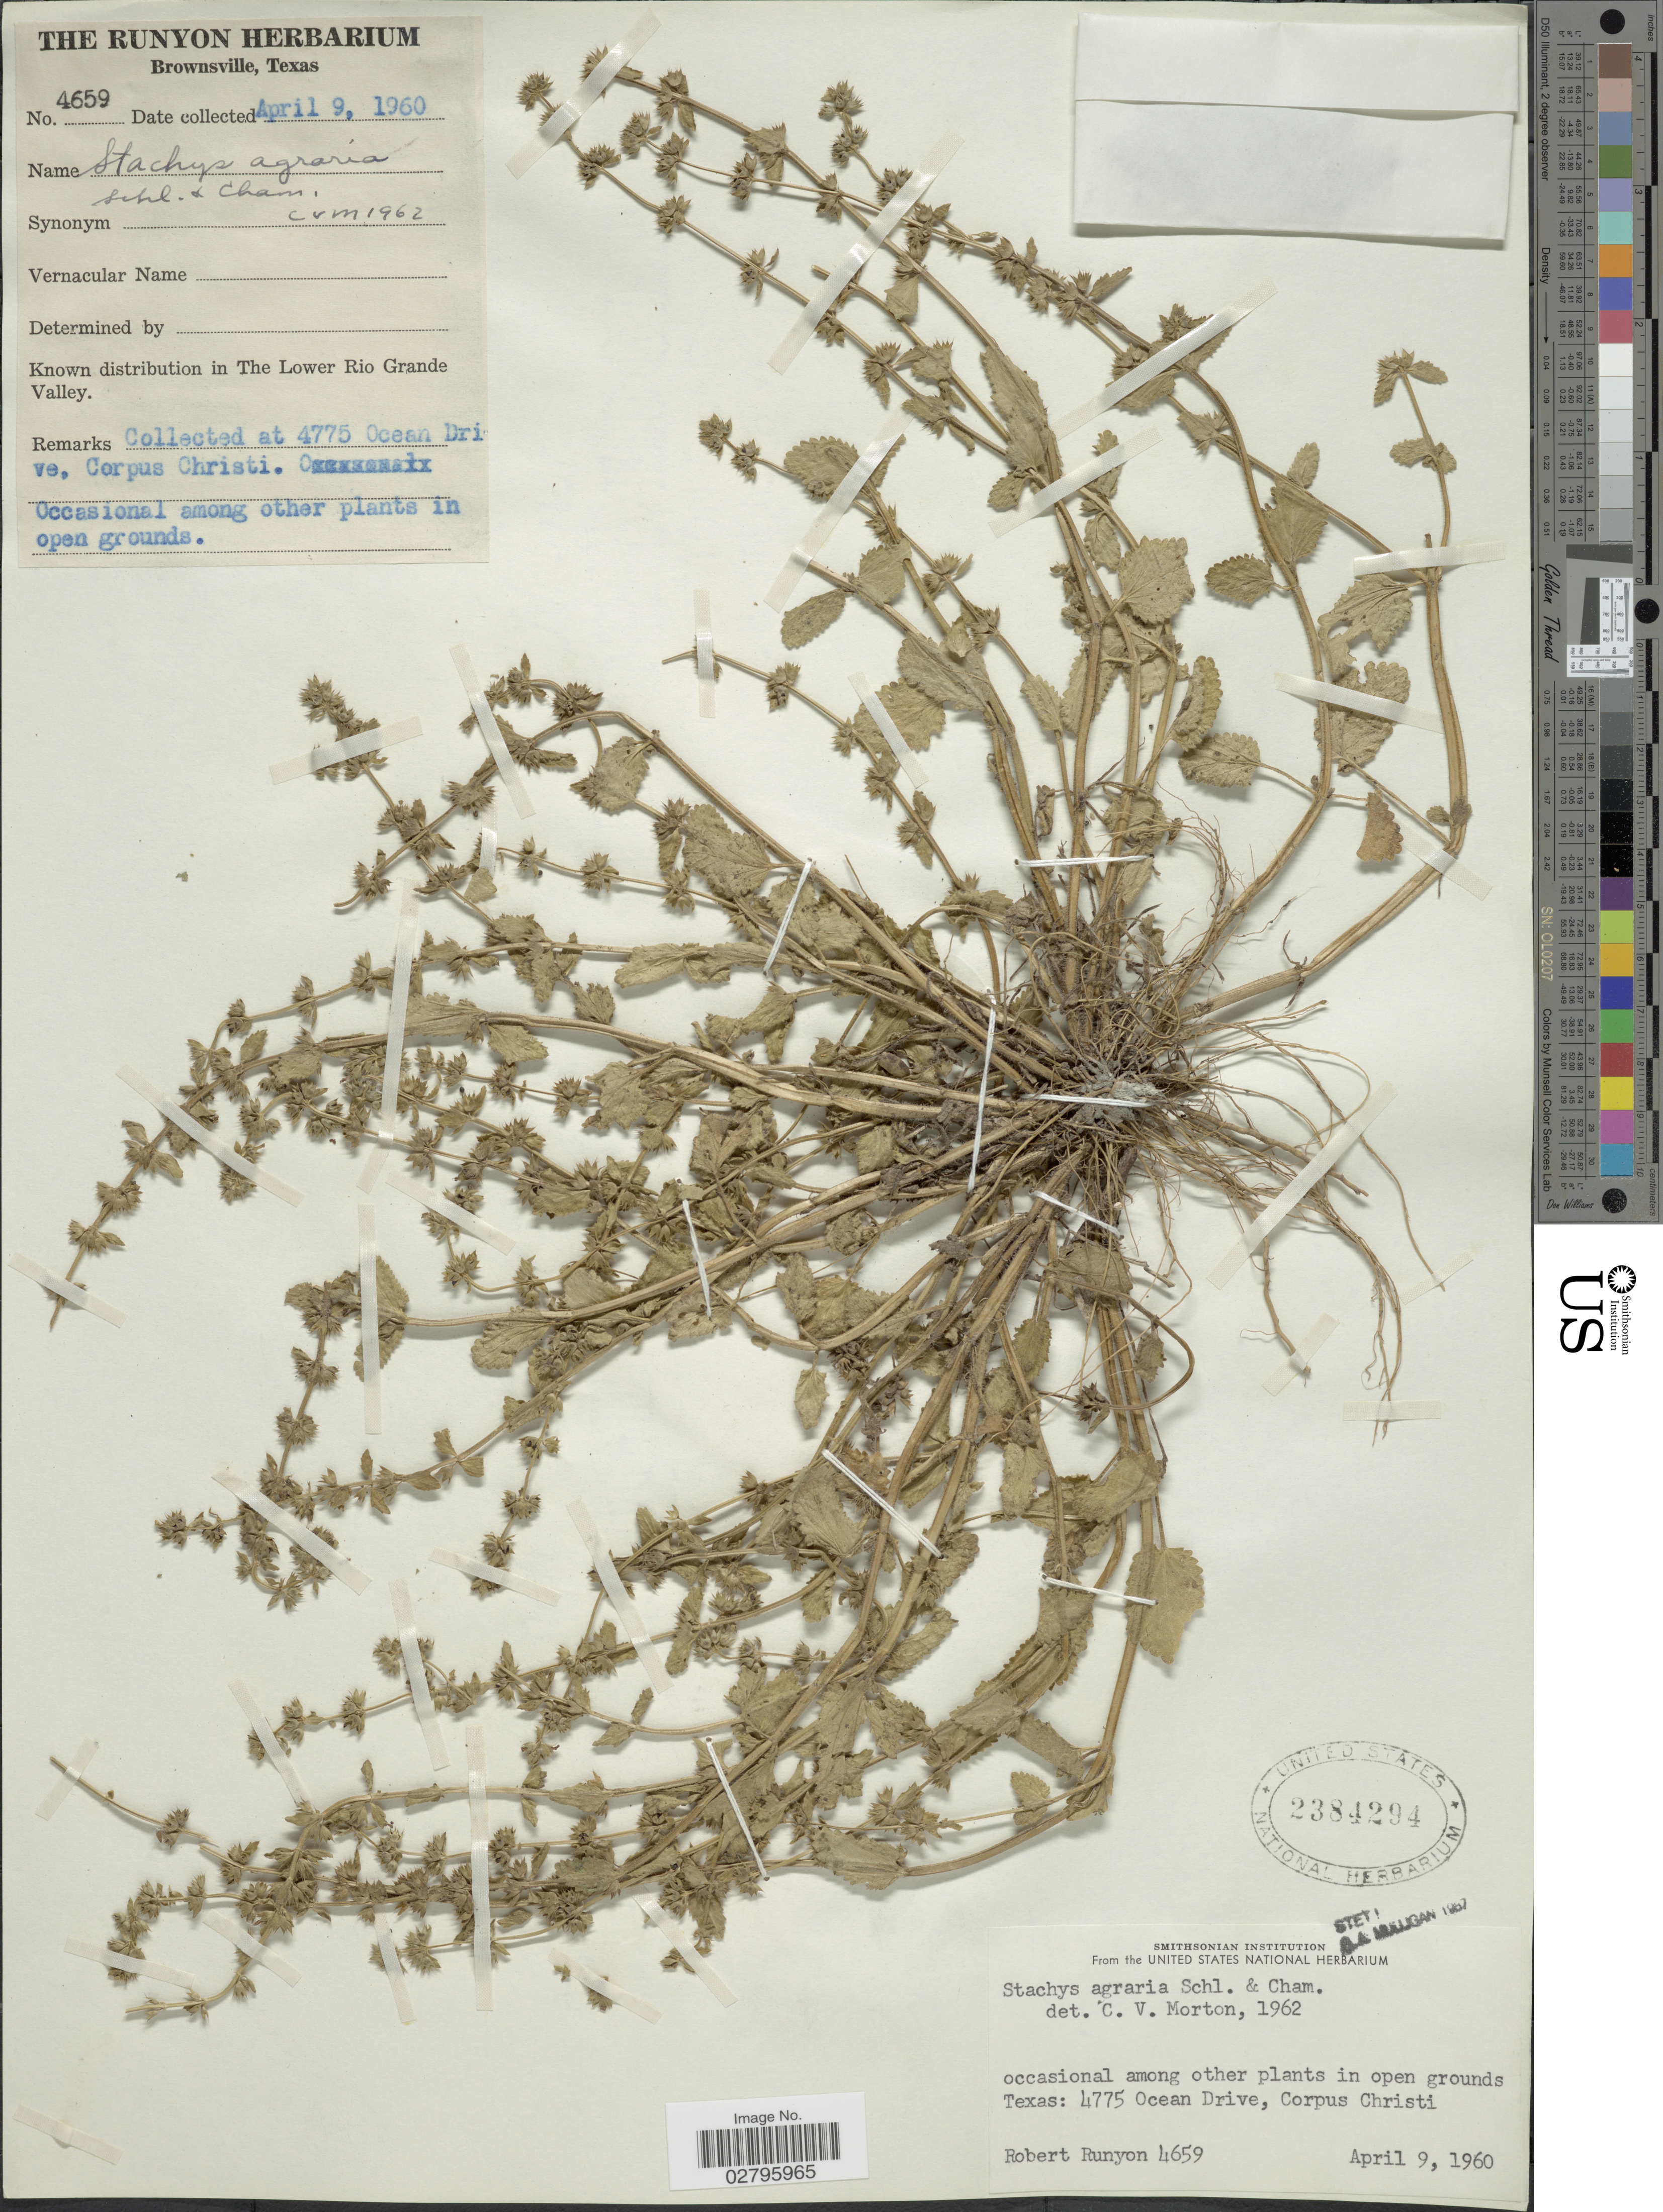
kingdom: Plantae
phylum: Tracheophyta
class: Magnoliopsida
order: Lamiales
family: Lamiaceae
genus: Stachys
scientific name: Stachys agraria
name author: Schltdl. & Cham.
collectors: R. Runyon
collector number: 4659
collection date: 1960-04-09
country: United States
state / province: Texas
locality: Occasional aming other plants in open grounds Texas: 4775 Ocean Drive, Corpus Christi.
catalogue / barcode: US 2384294